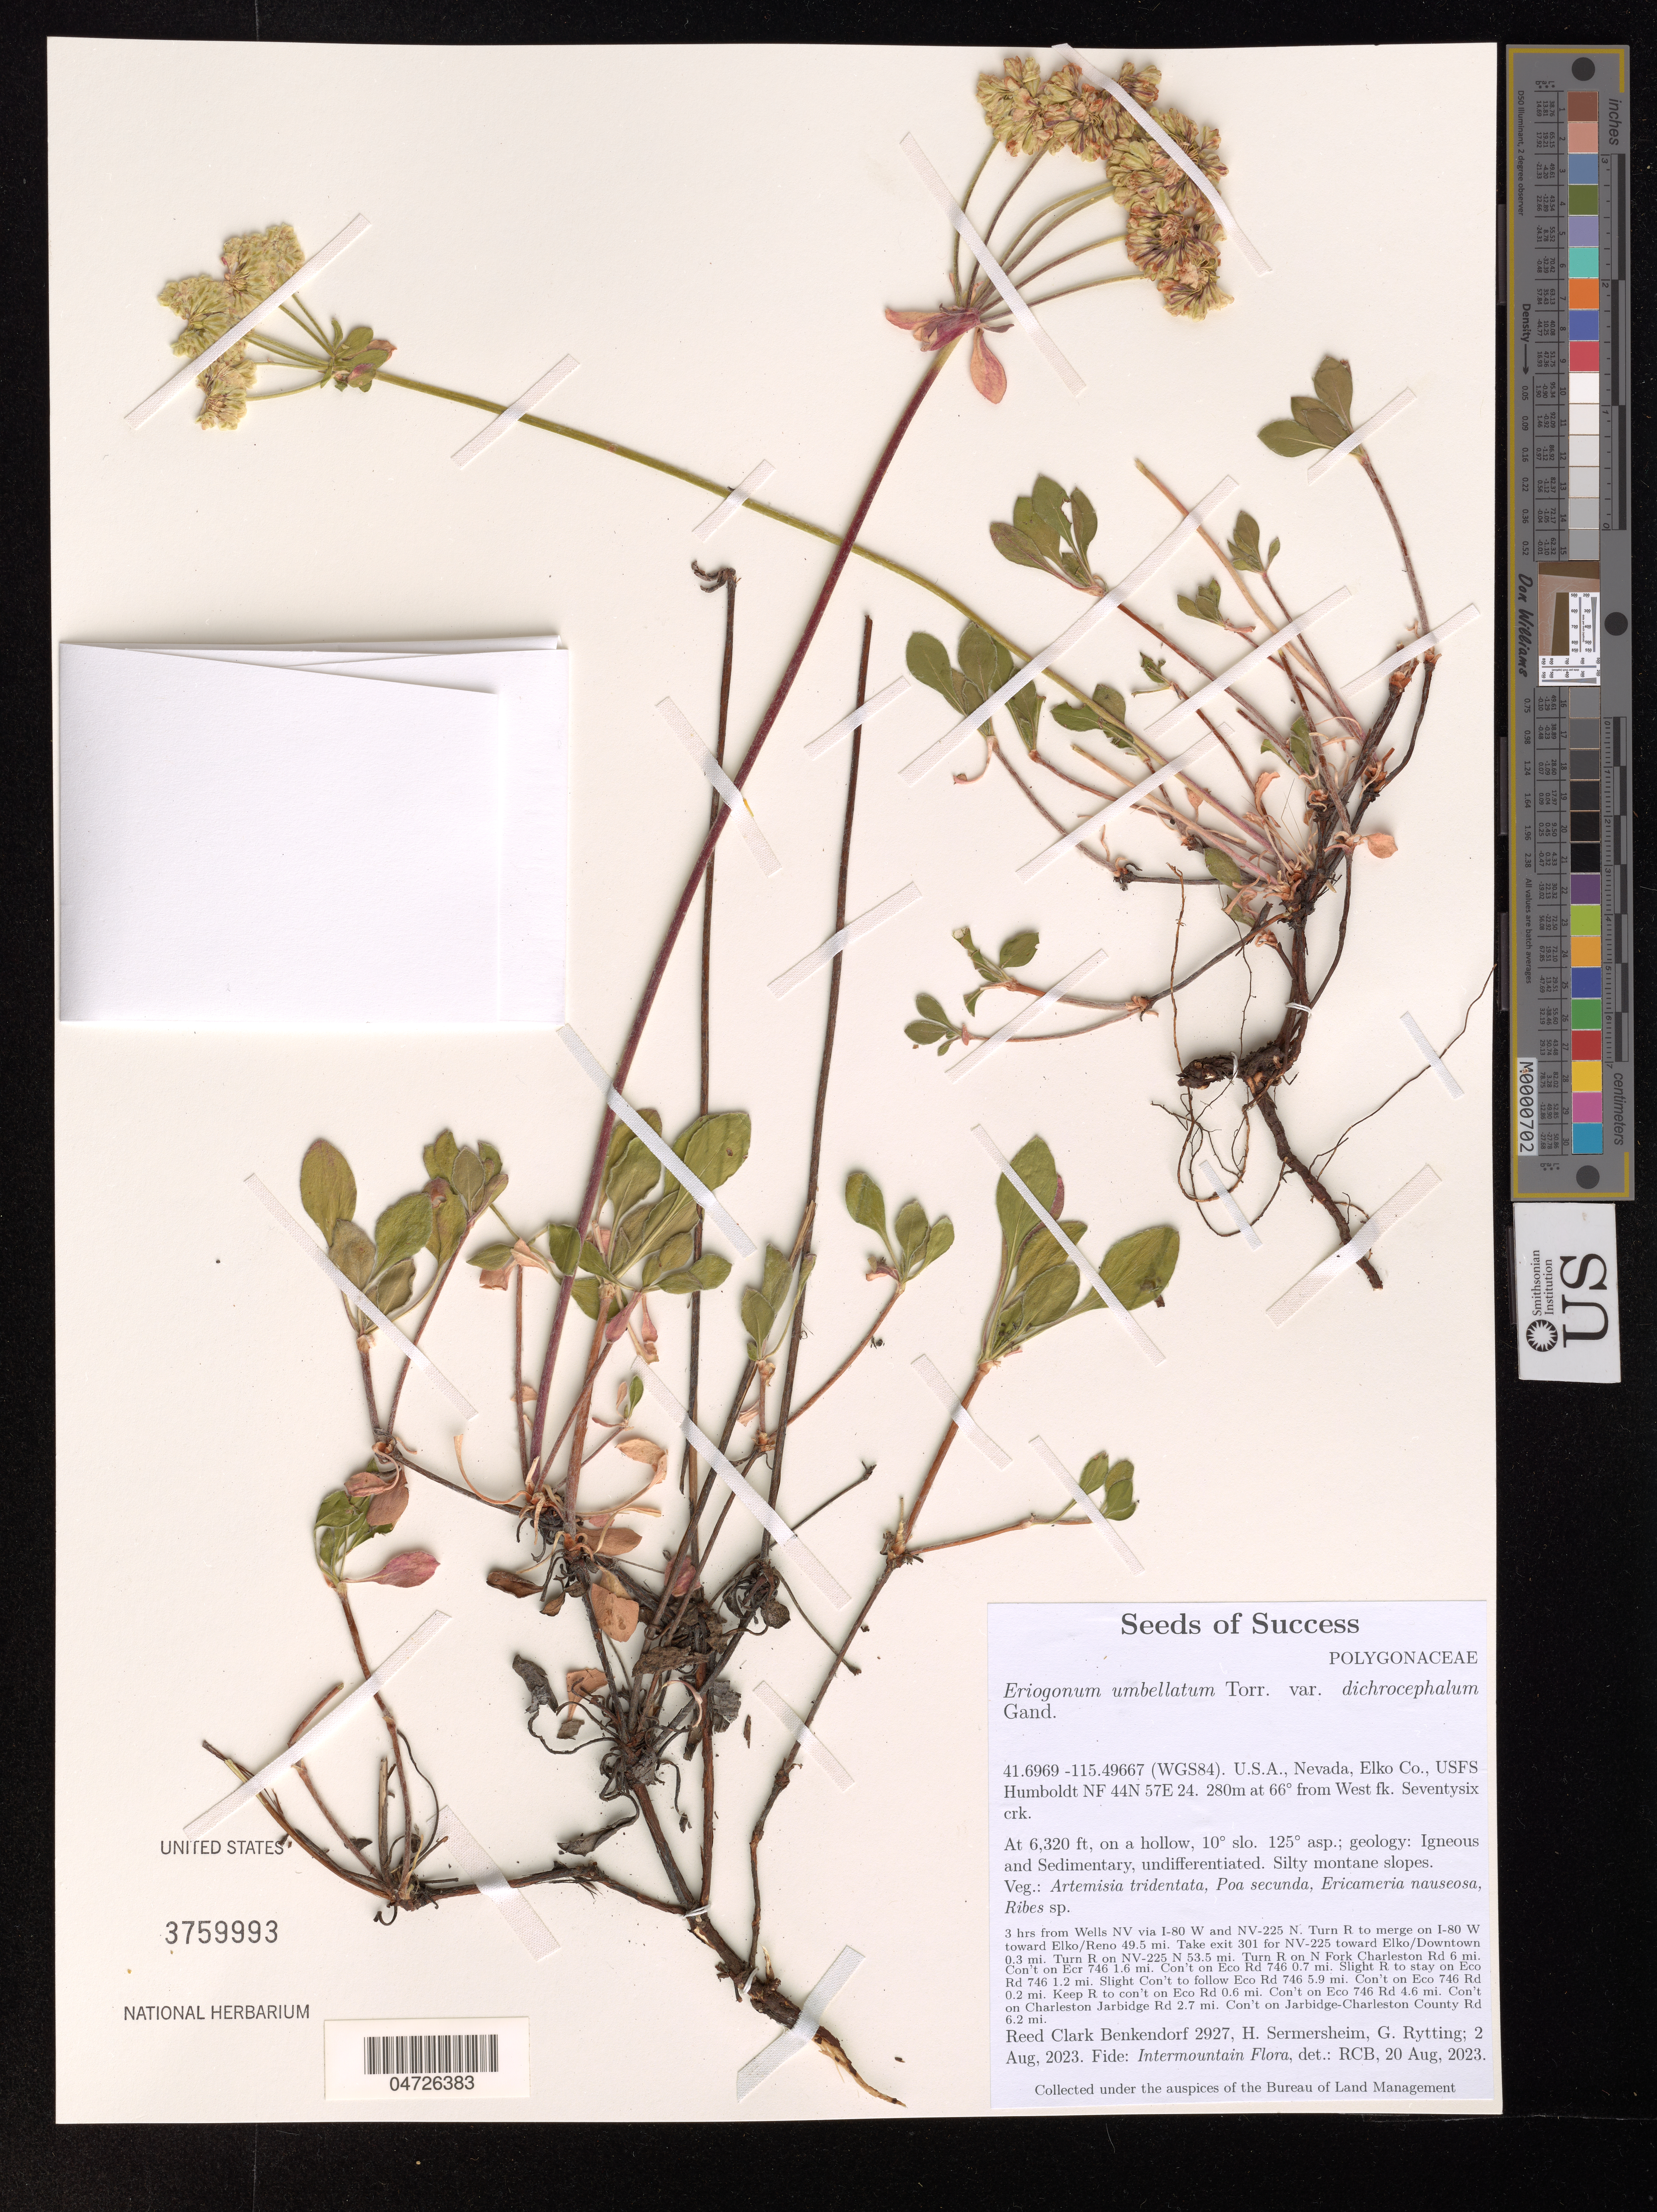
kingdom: Plantae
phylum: Tracheophyta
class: Magnoliopsida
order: Caryophyllales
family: Polygonaceae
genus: Eriogonum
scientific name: Eriogonum umbellatum var. dichrocephalum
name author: Gand.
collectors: R. Benkendorf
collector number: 2927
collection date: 2023-08-02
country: United States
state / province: Nevada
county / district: Elko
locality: (WGS84). Elko Co. USFS Humboldt NF 44N 57E 24. 280m at 66° from West fk. Seventysix crk.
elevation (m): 1926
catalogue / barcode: US 3759993